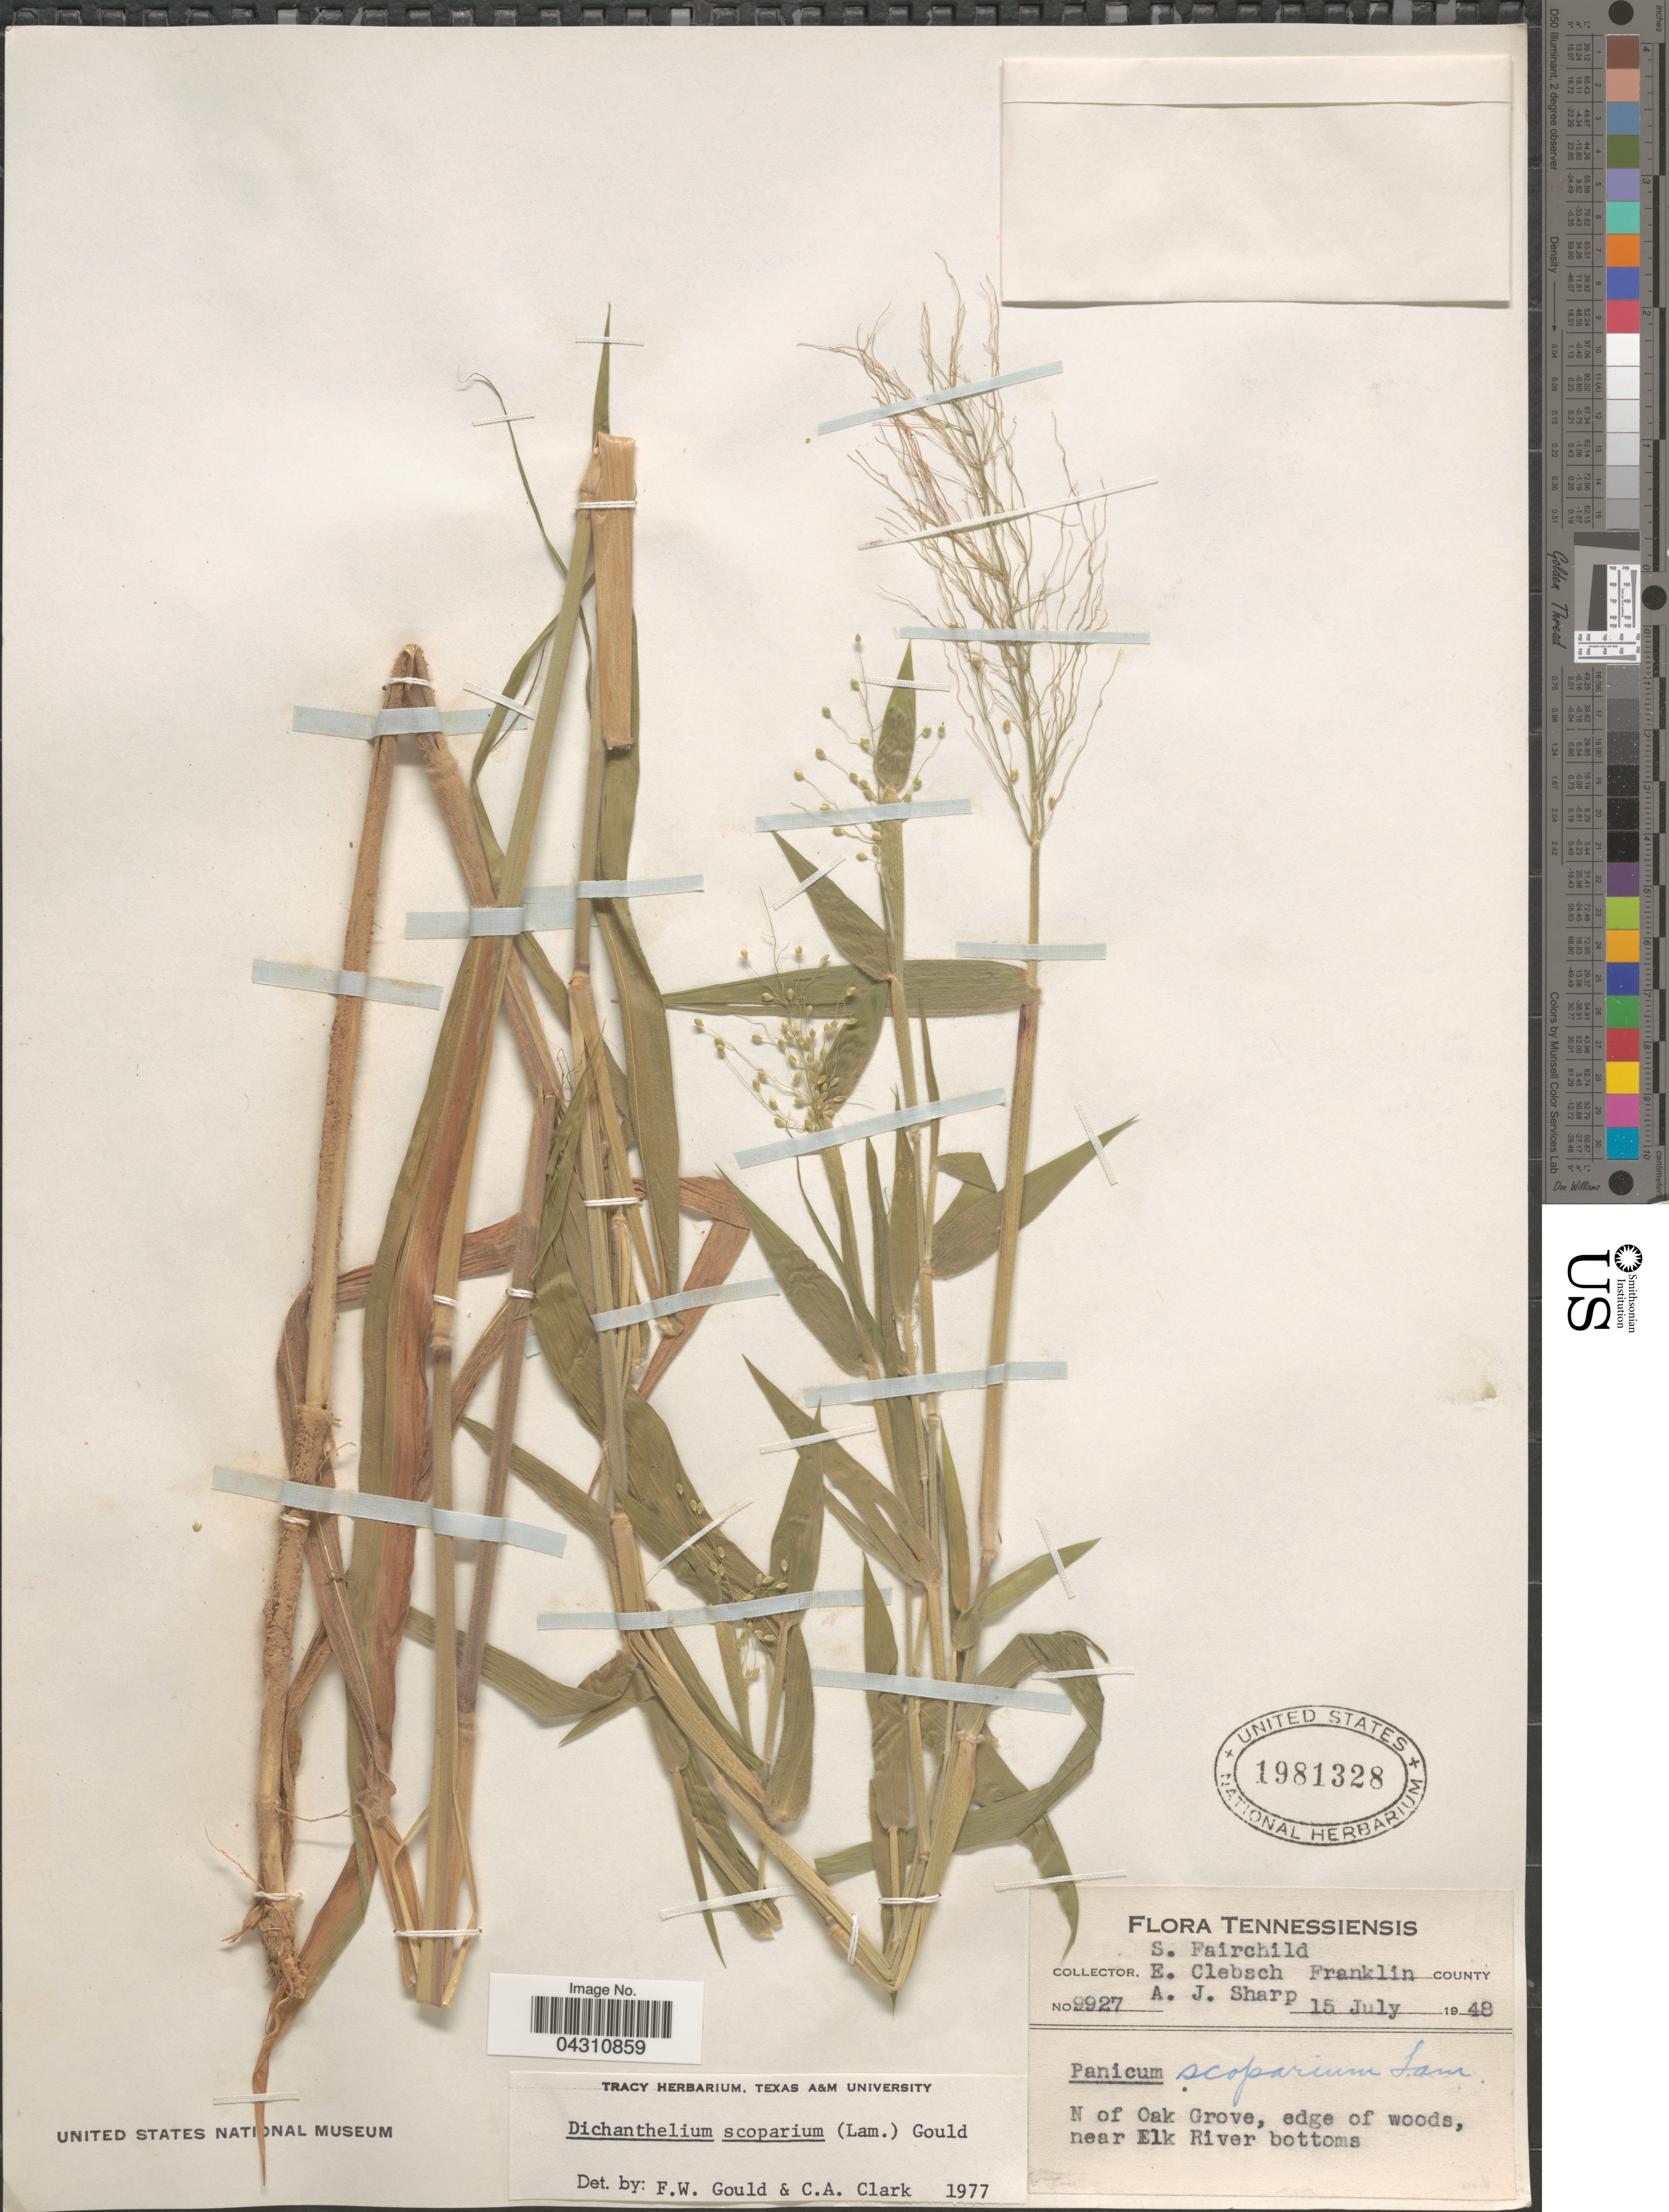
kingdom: Plantae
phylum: Tracheophyta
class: Liliopsida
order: Poales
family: Poaceae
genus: Dichanthelium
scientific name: Dichanthelium scoparium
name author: (Lam.) Gould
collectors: S. Fairchild, E. Clebsch & A. J. Sharp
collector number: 9927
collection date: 1948-07-15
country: United States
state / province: Tennessee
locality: Tennessiensis. Franklin County. N of Oak Grove, edge of woods, near Elk River bottoms.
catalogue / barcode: US 1981328